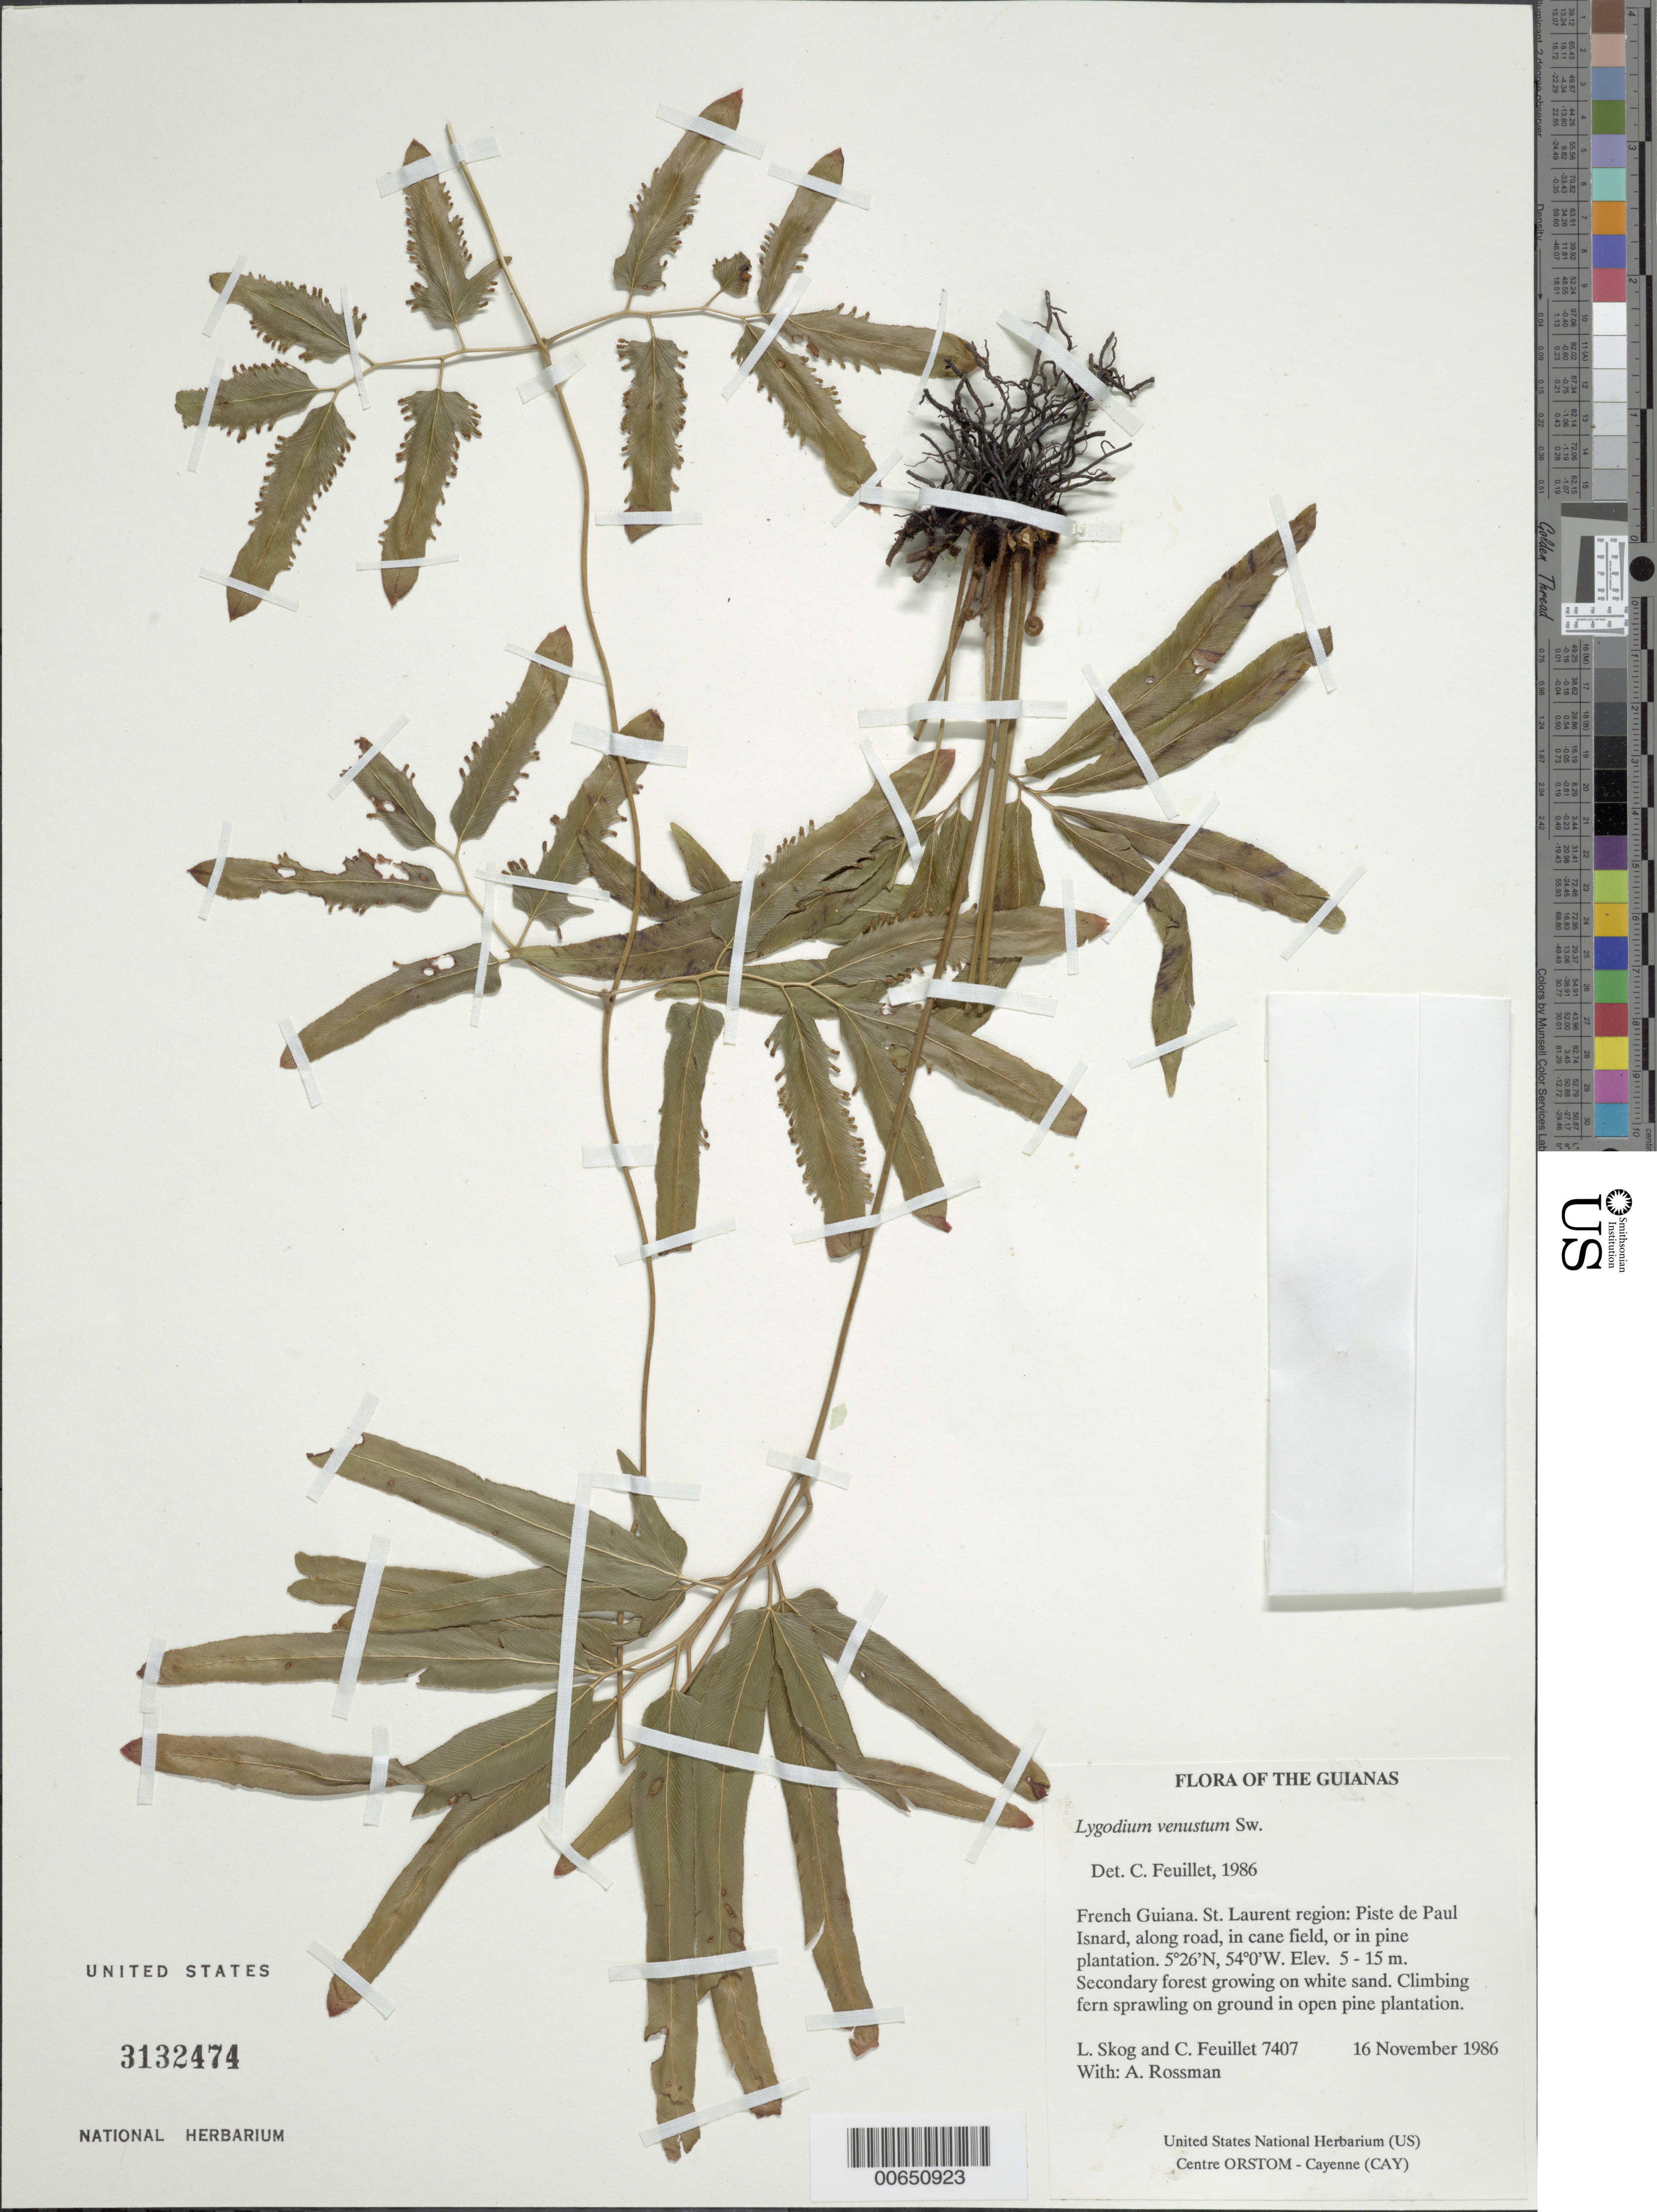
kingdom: Plantae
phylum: Tracheophyta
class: Polypodiopsida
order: Schizaeales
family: Lygodiaceae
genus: Lygodium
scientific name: Lygodium venustum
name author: Sw.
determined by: Feuillet, C.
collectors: L. E. Skog, C. Feuillet & A. Rossman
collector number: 7407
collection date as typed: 16 November 1986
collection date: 1986-11-16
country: French Guiana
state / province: Saint-Laurent-du-Maroni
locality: Piste de Paul Isnard, along road, in cane field, or in pine plantation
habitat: Secondary forest growing on white sand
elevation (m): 5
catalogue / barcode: US 3132474